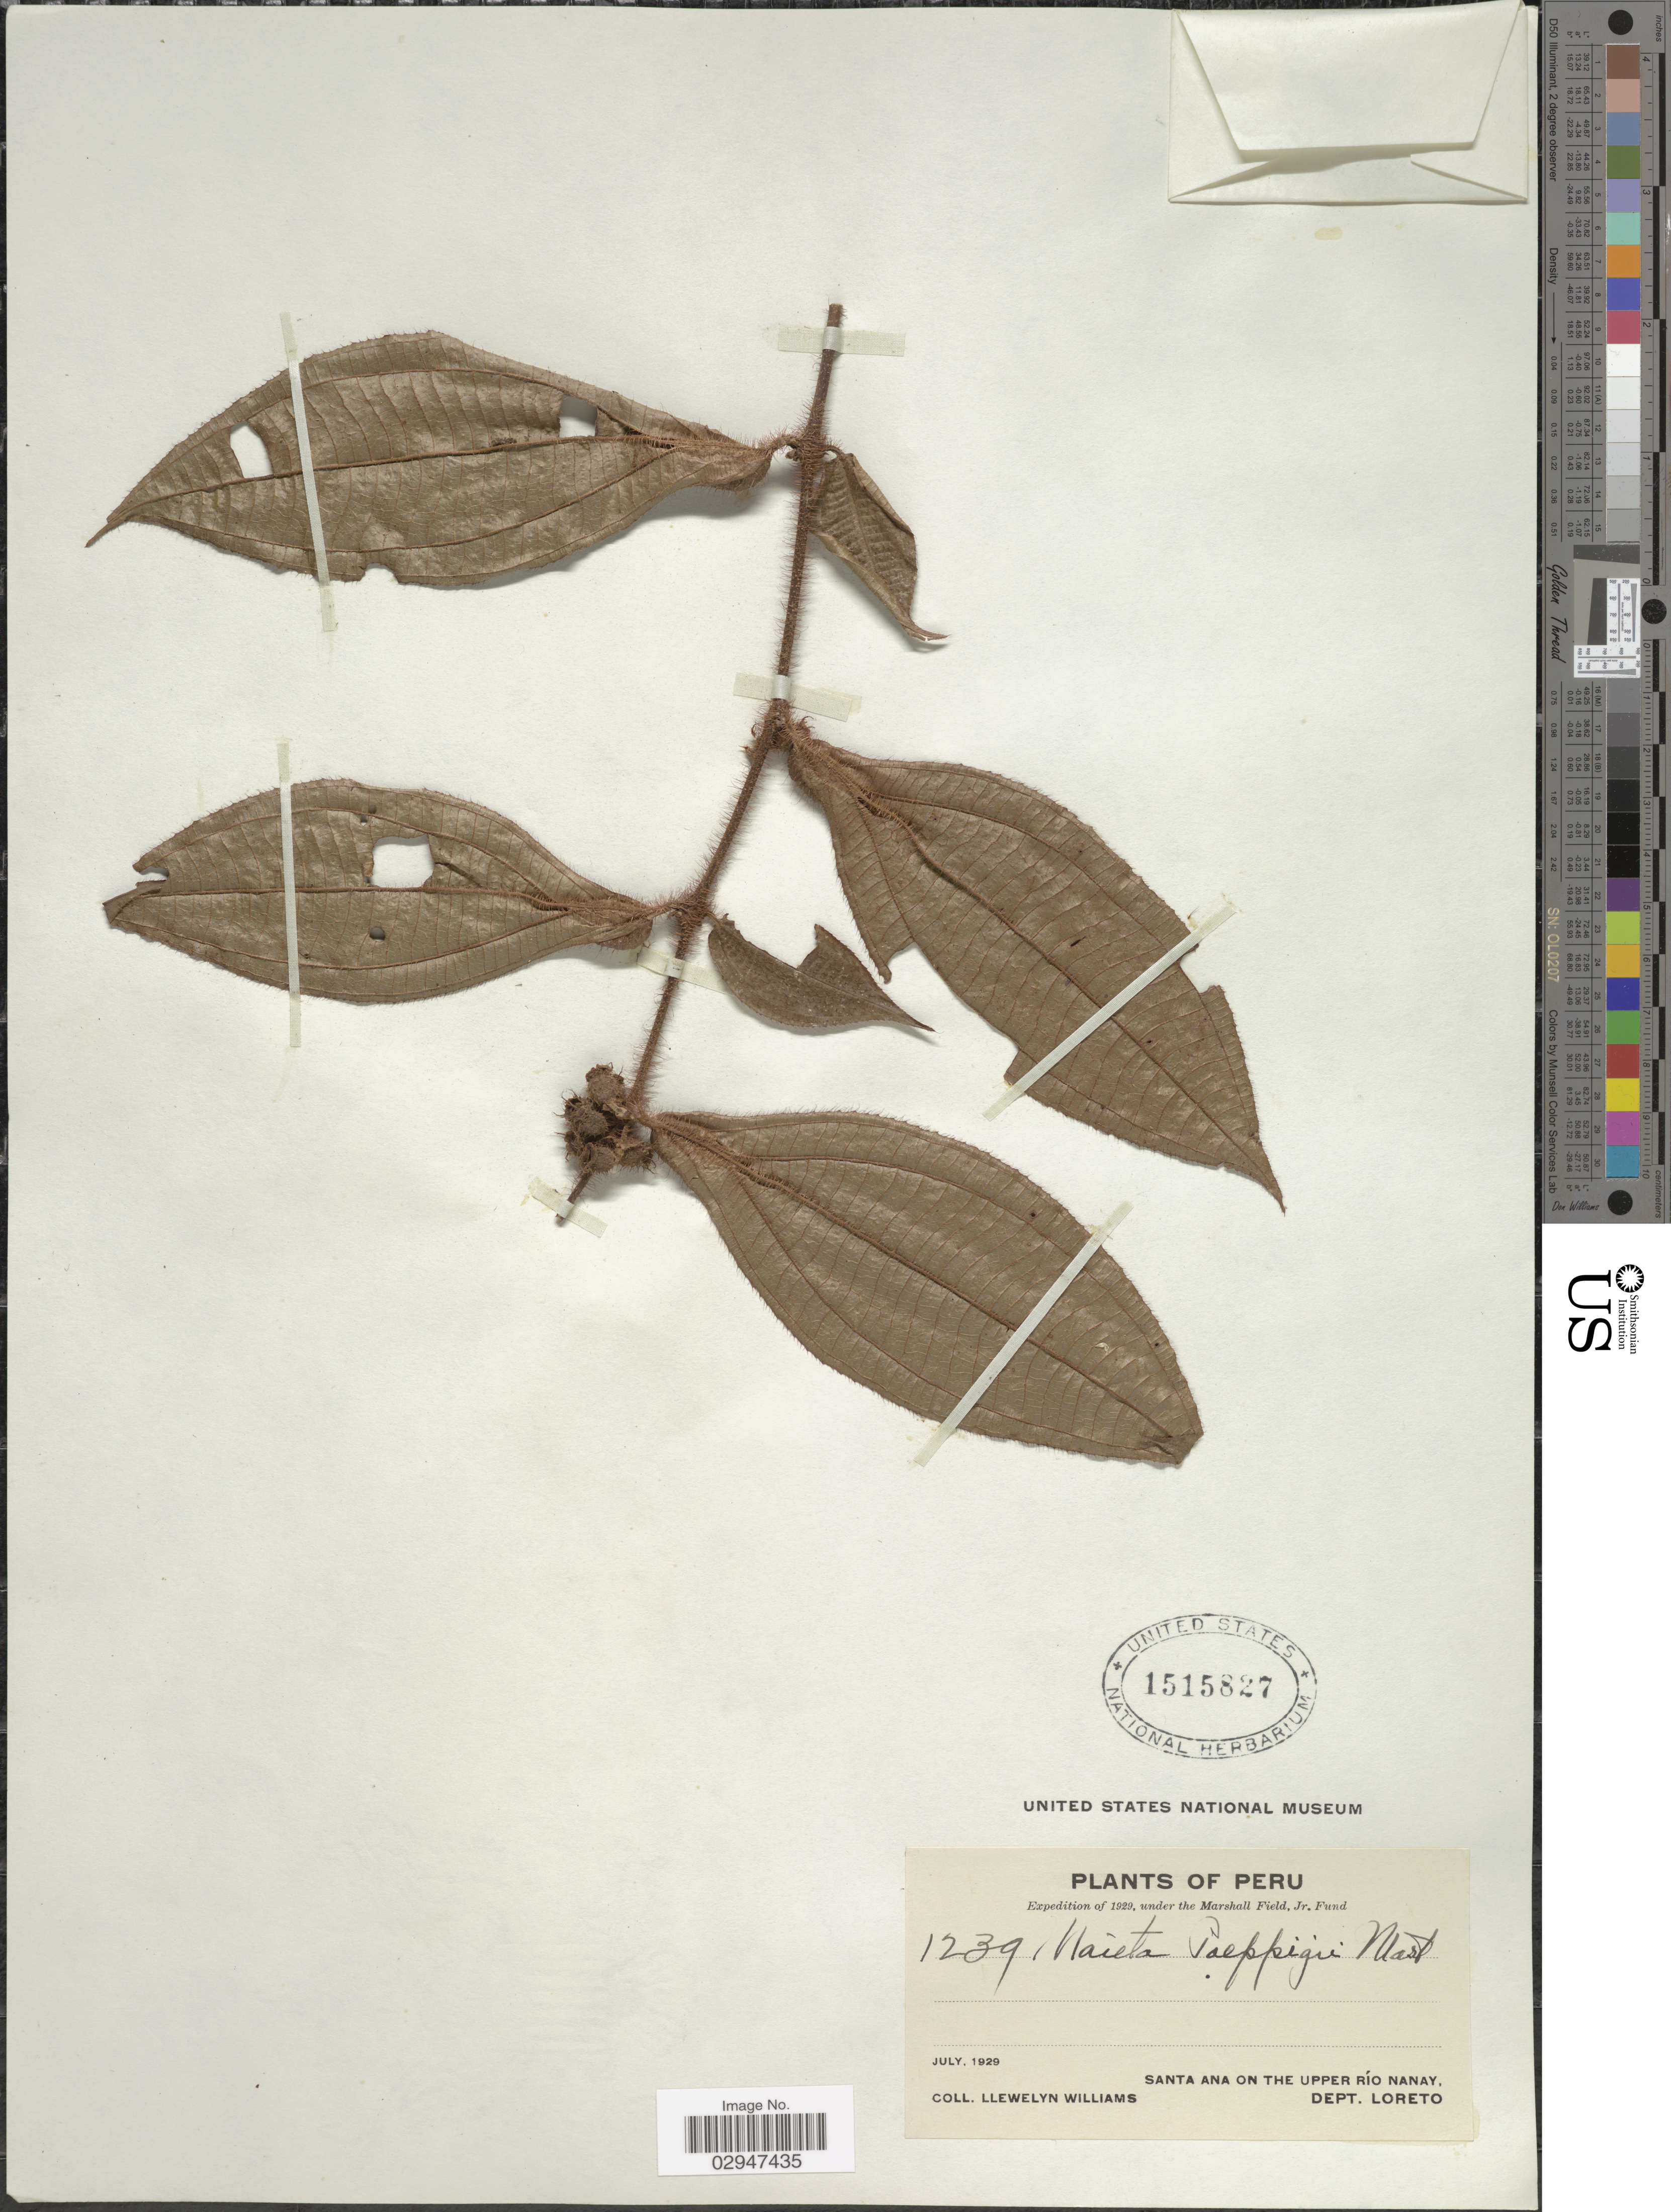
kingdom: Plantae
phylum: Tracheophyta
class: Magnoliopsida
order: Myrtales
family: Melastomataceae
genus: Maieta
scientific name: Maieta poeppigii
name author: Mart. ex Cogn.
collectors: Ll. Williams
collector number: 1239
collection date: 1929-07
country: Peru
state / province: Loreto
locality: Santa Ana on the Upper Río Nanay, Dept. Loreto.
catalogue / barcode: US 1515827